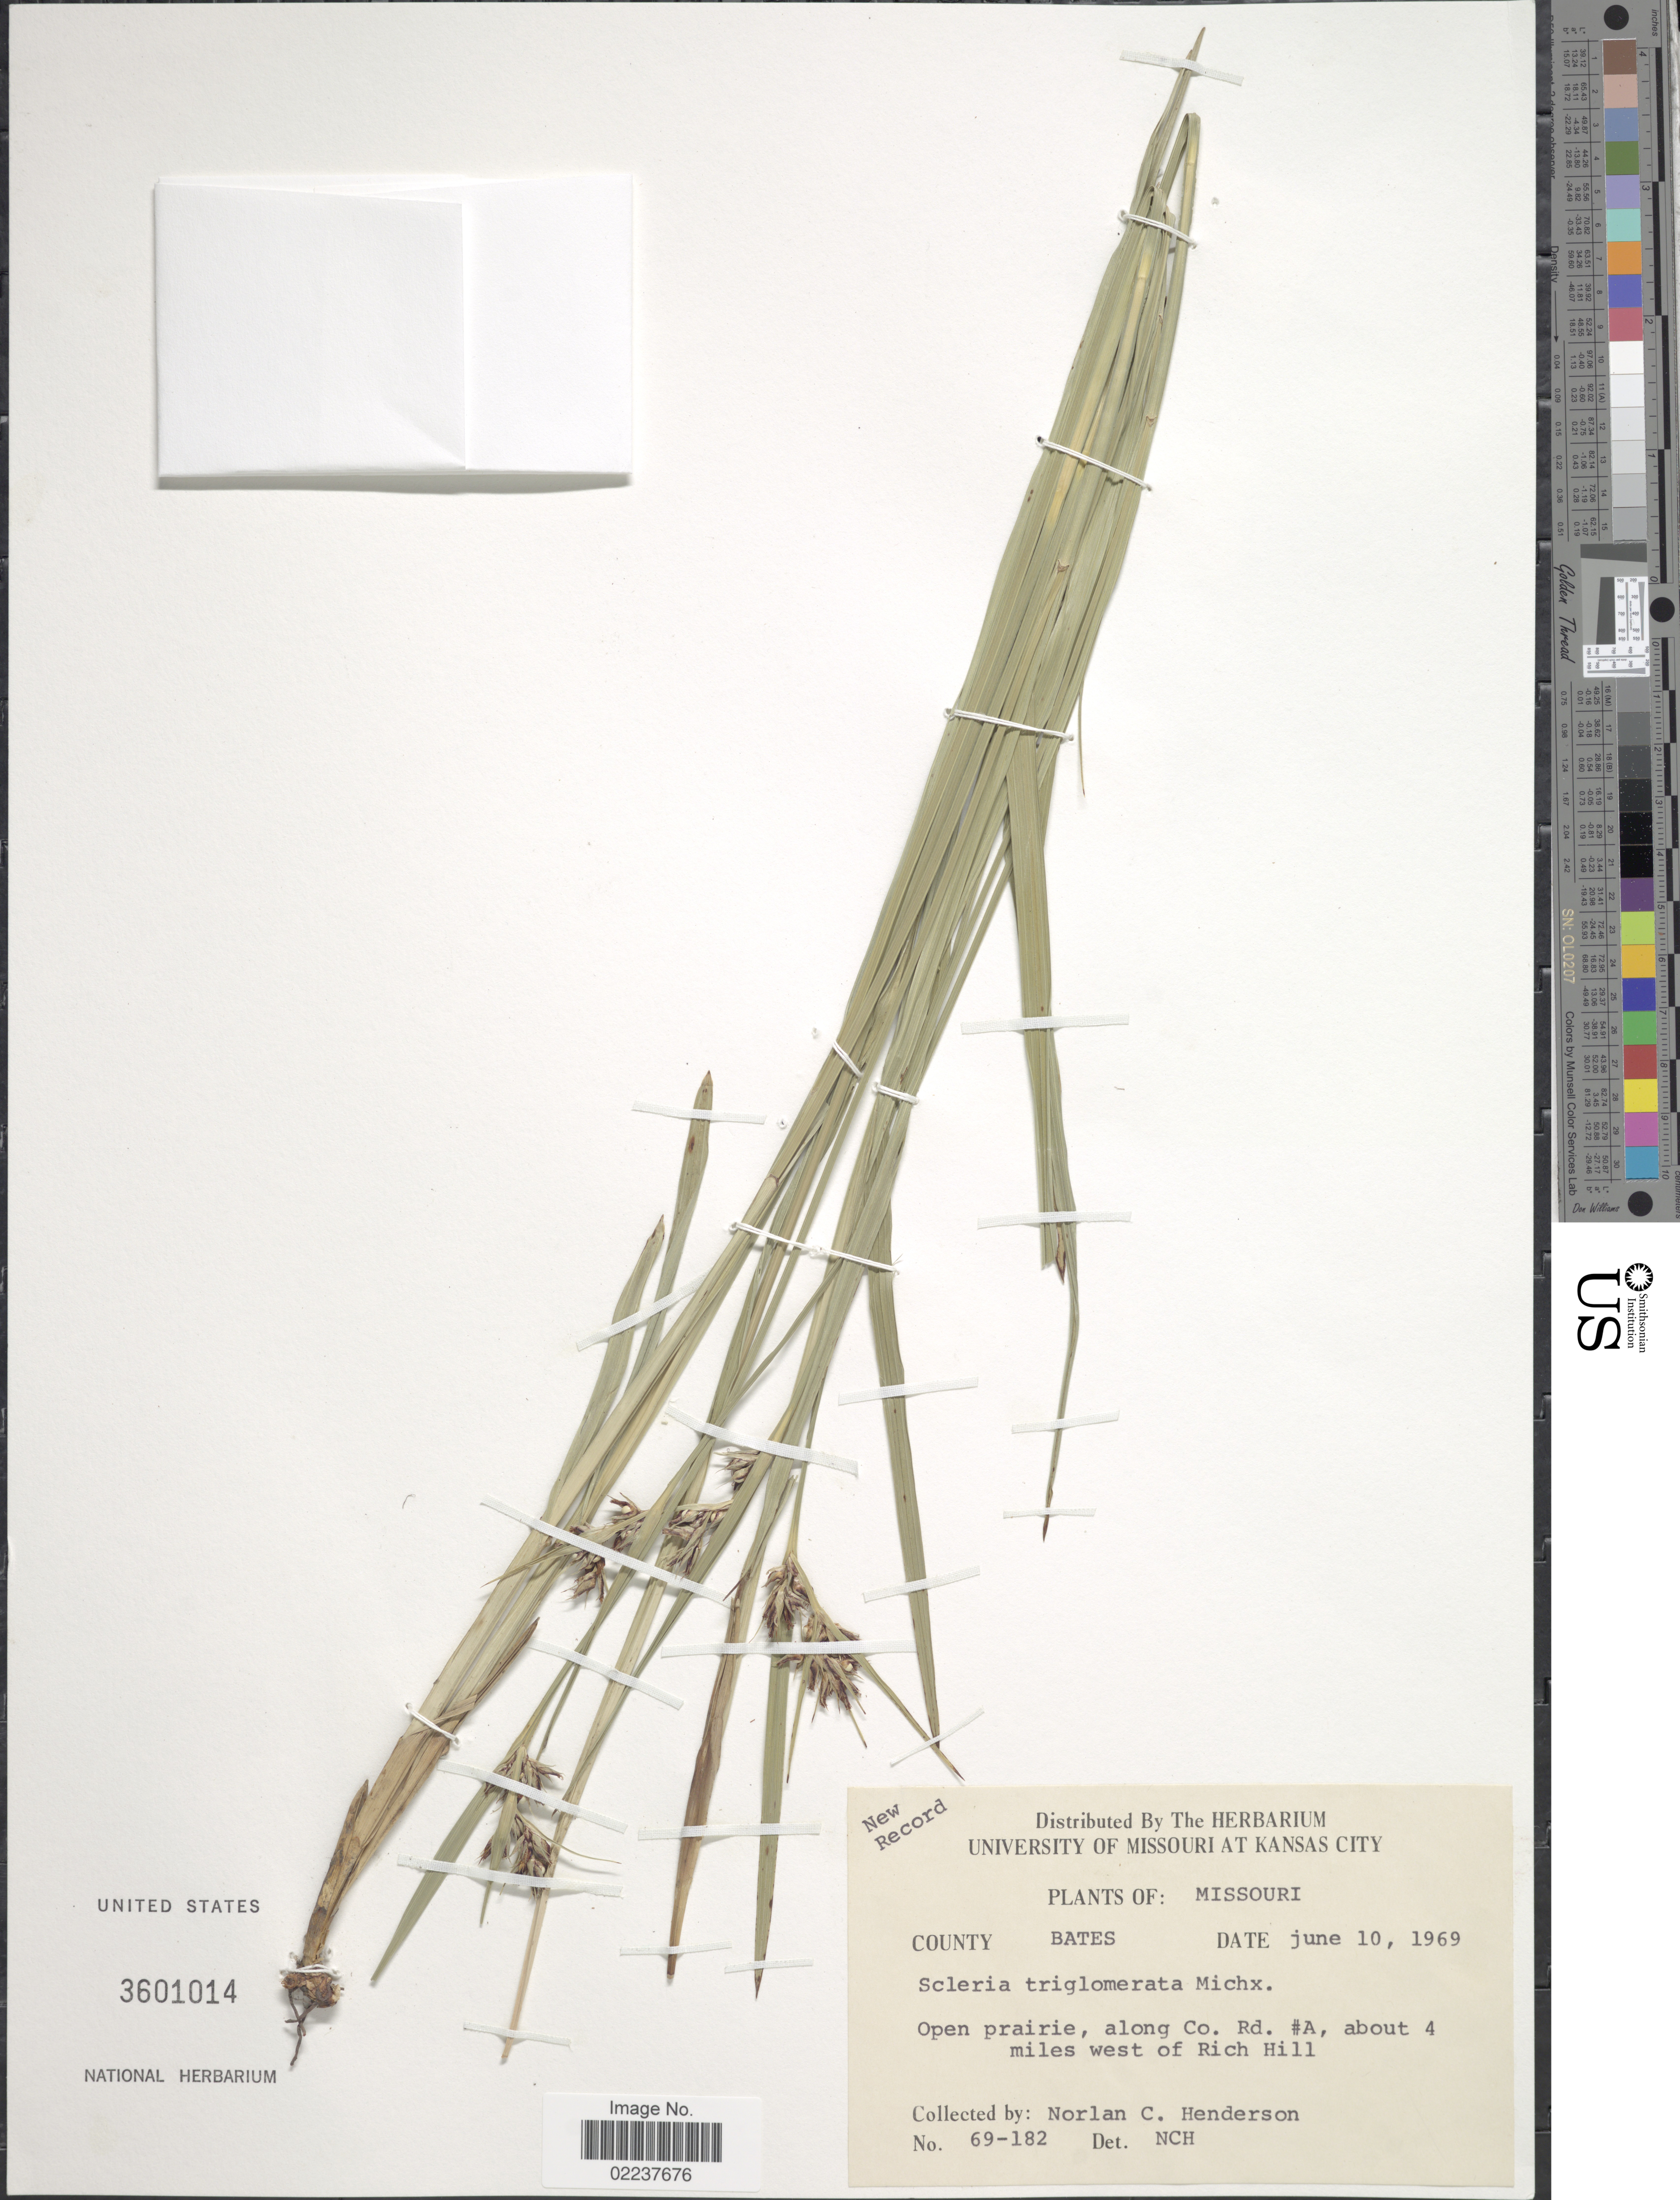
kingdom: Plantae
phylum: Tracheophyta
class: Liliopsida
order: Poales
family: Cyperaceae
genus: Scleria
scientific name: Scleria triglomerata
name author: Michx.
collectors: N. C. Henderson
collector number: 69-182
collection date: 1969-06-10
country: United States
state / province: Missouri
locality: County Base, open prairie, along Co. Rd. #A, about 4 miles west of Rich Hill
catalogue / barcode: US 3601014